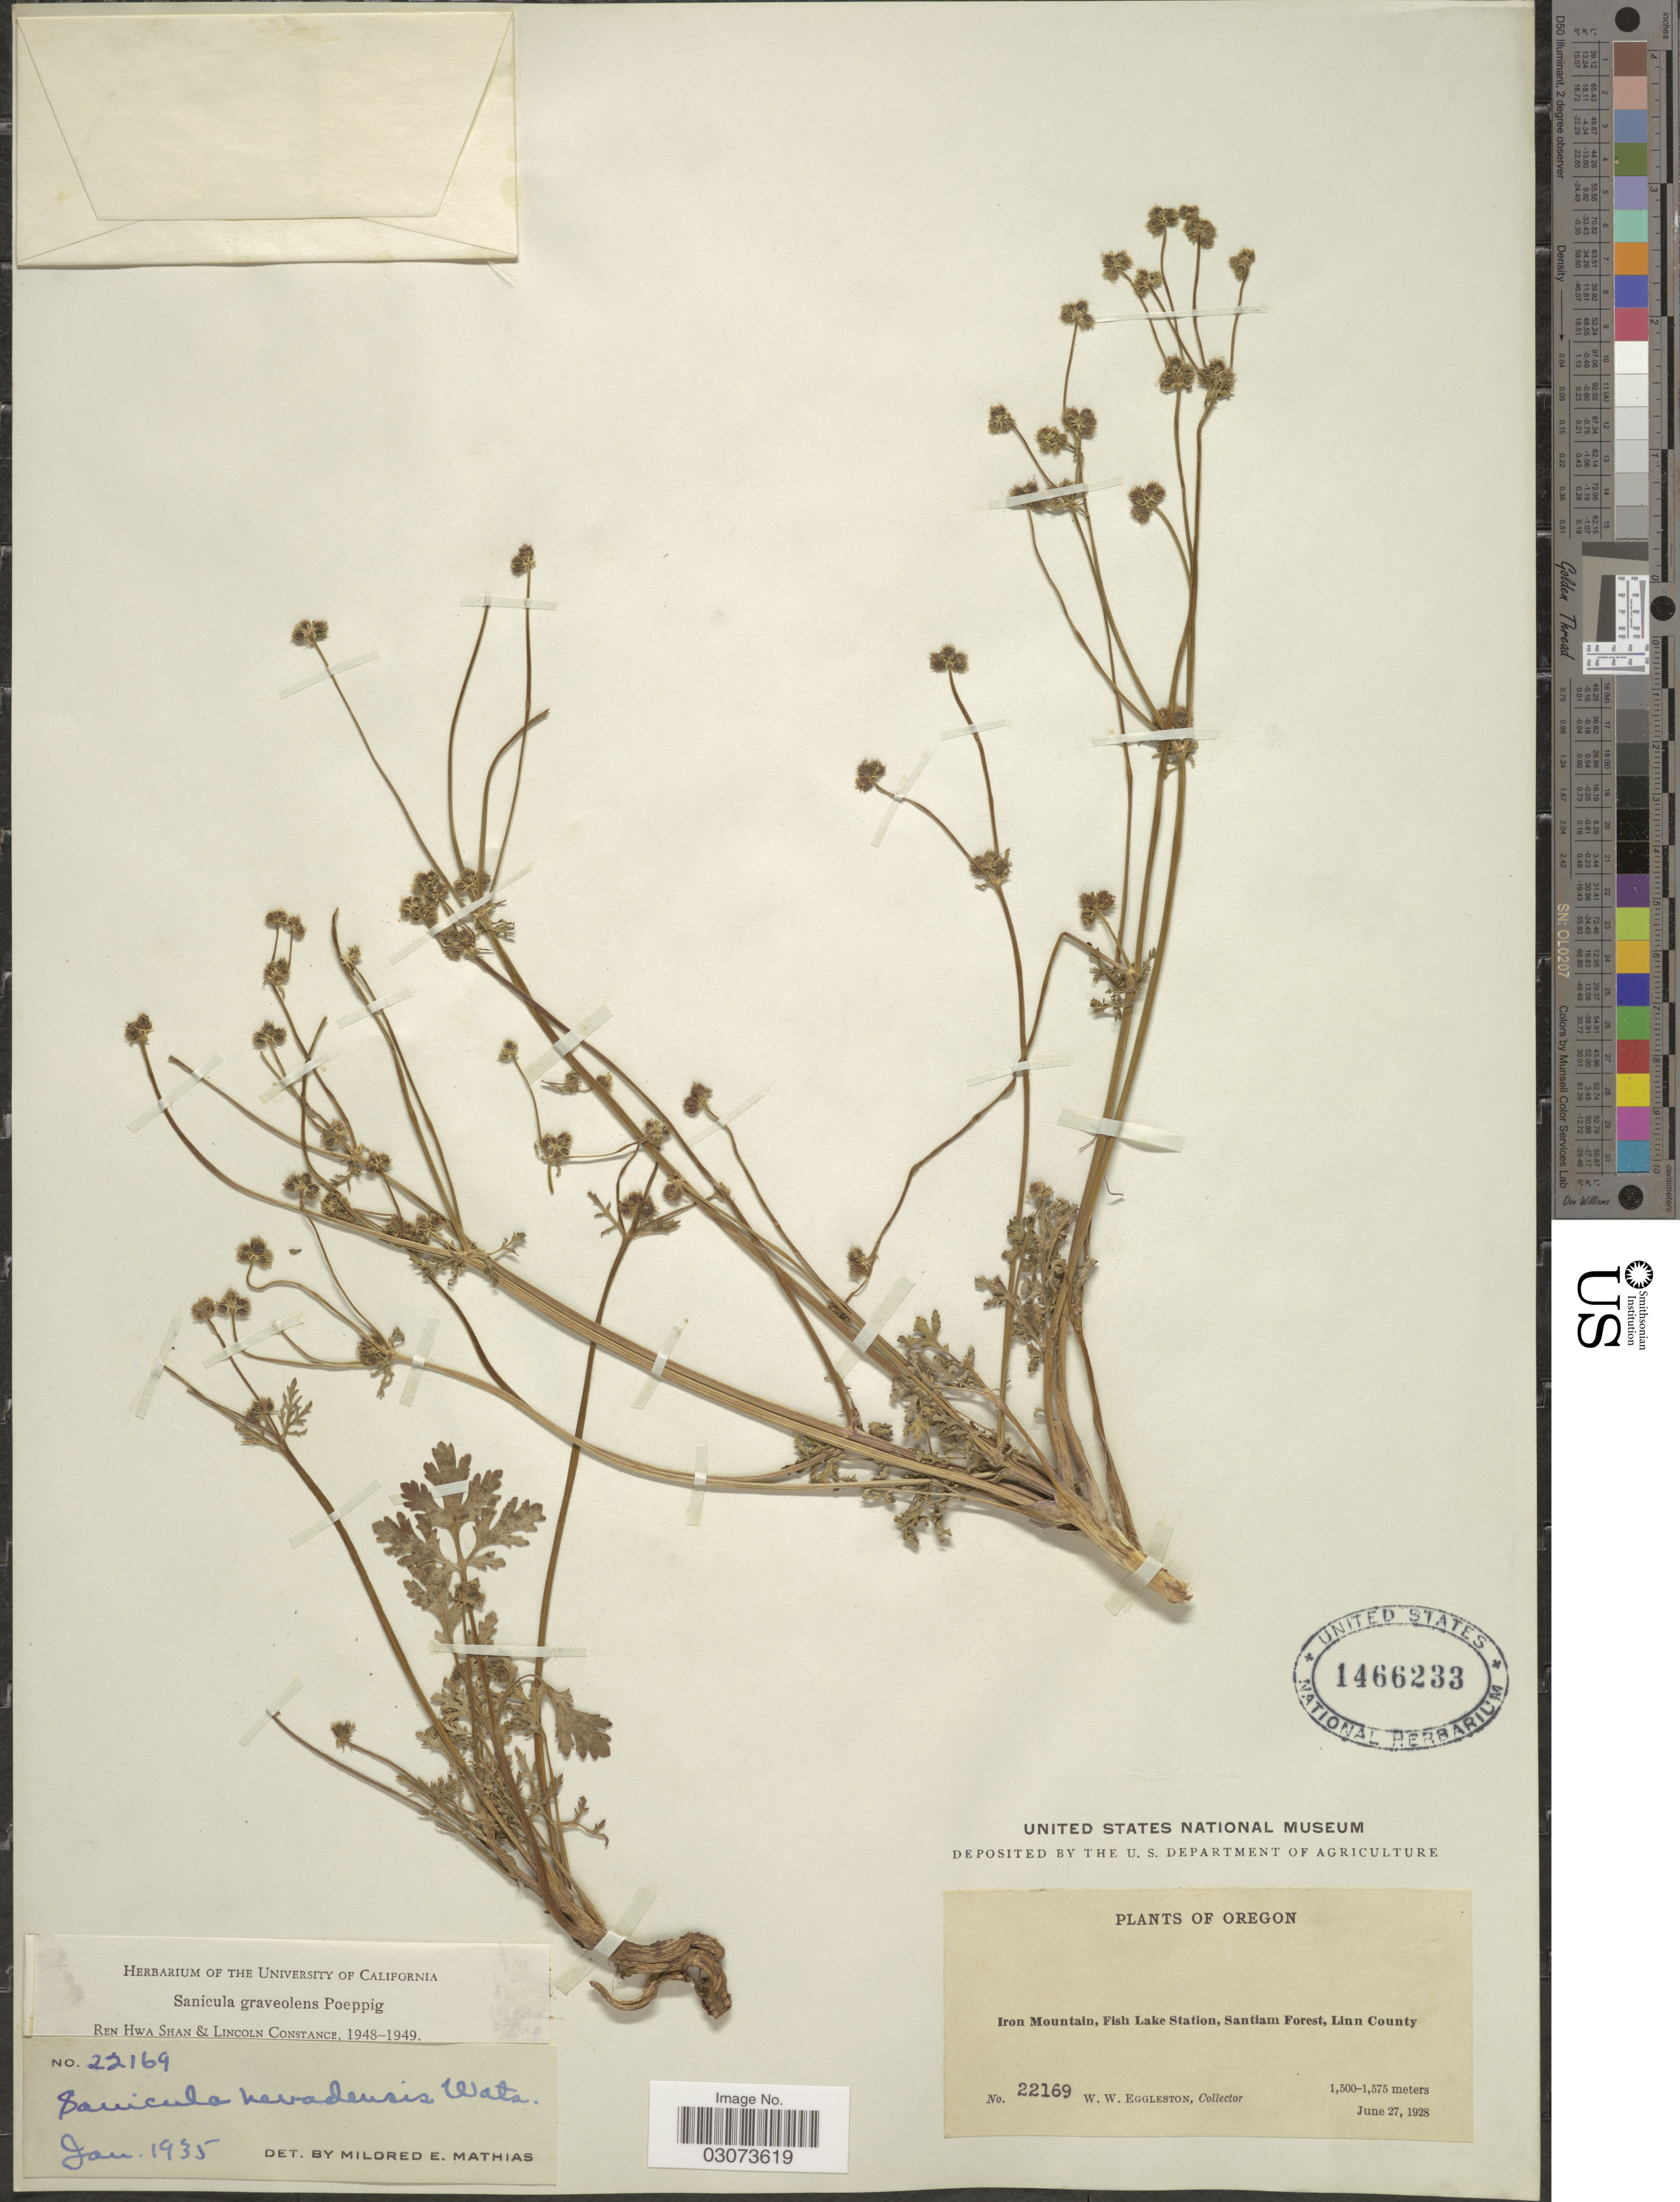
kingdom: Plantae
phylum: Tracheophyta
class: Magnoliopsida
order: Apiales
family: Apiaceae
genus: Sanicula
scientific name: Sanicula graveolens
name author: Poepp. ex DC.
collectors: W. W. Eggleston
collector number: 22169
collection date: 1928-06-27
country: United States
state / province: Oregon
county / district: Linn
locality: Iron Mountain, Fish Lake Station, Santiam Forest, Linn County.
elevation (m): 1500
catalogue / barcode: US 1466233